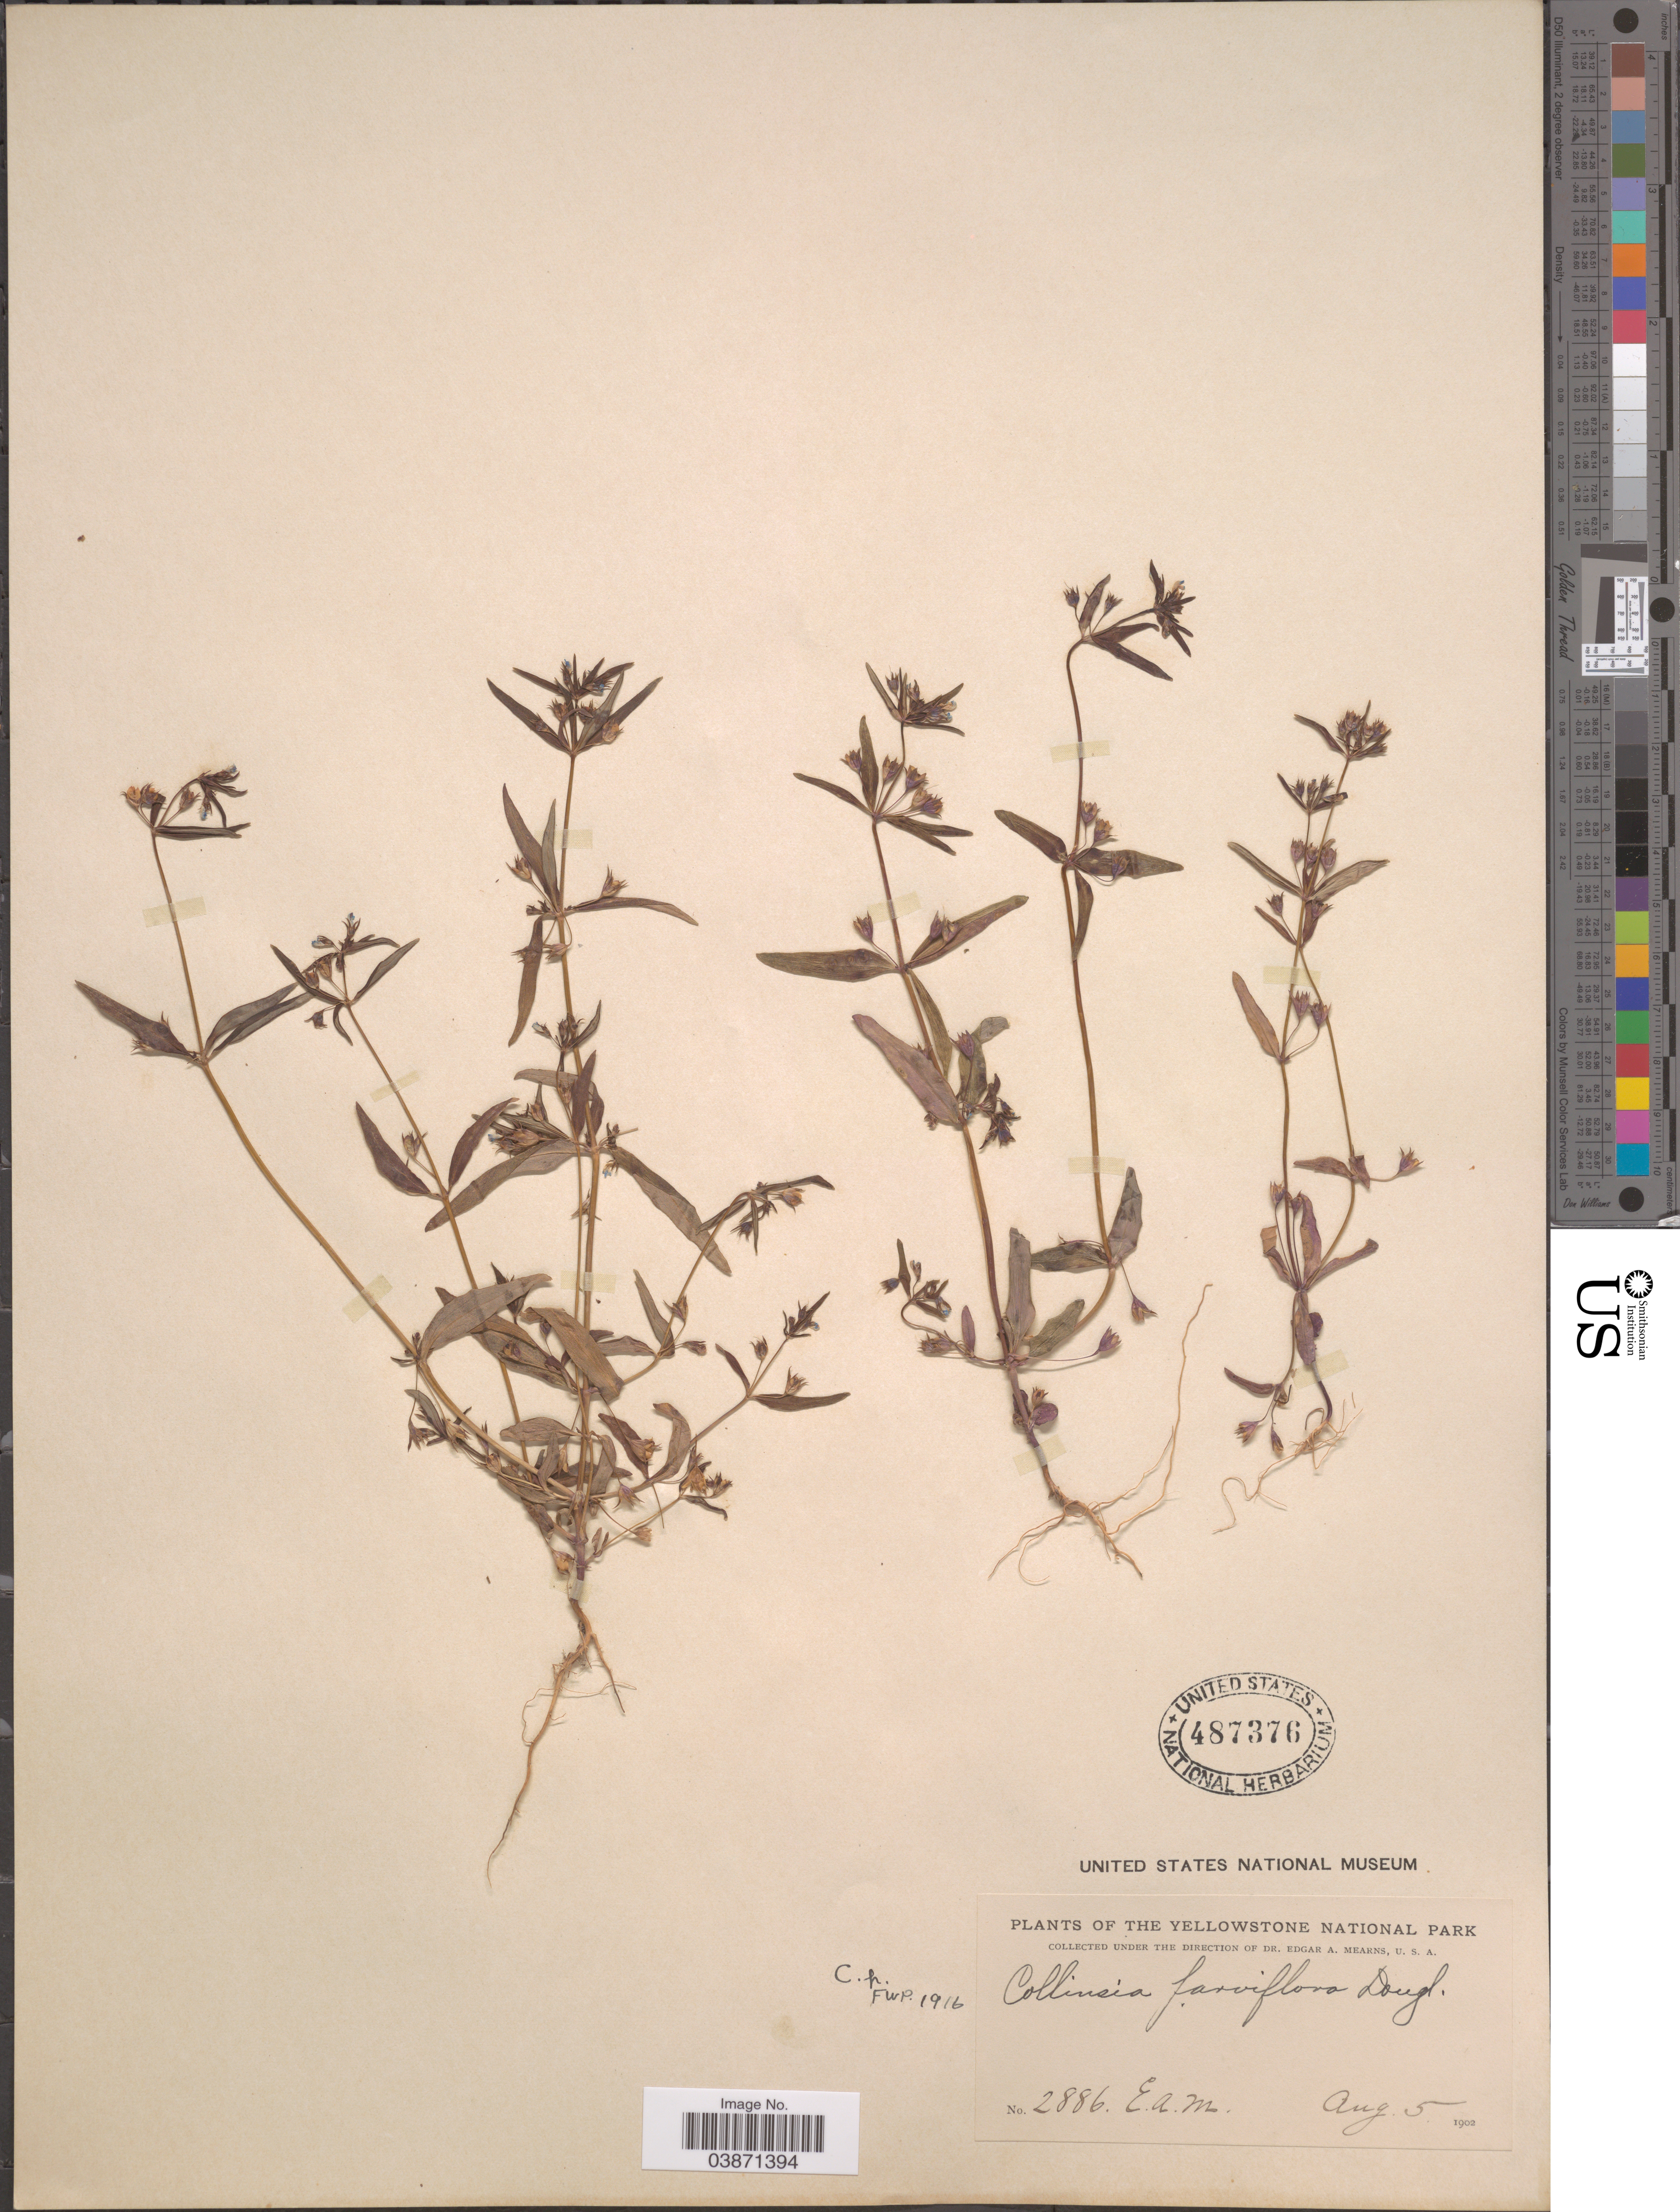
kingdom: Plantae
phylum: Tracheophyta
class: Magnoliopsida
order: Lamiales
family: Plantaginaceae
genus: Collinsia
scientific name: Collinsia parviflora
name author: Douglas ex Lindl.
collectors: E. A. Mearns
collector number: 2886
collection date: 1902-08-05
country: United States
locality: The Yellowstone National Park.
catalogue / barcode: US 487376